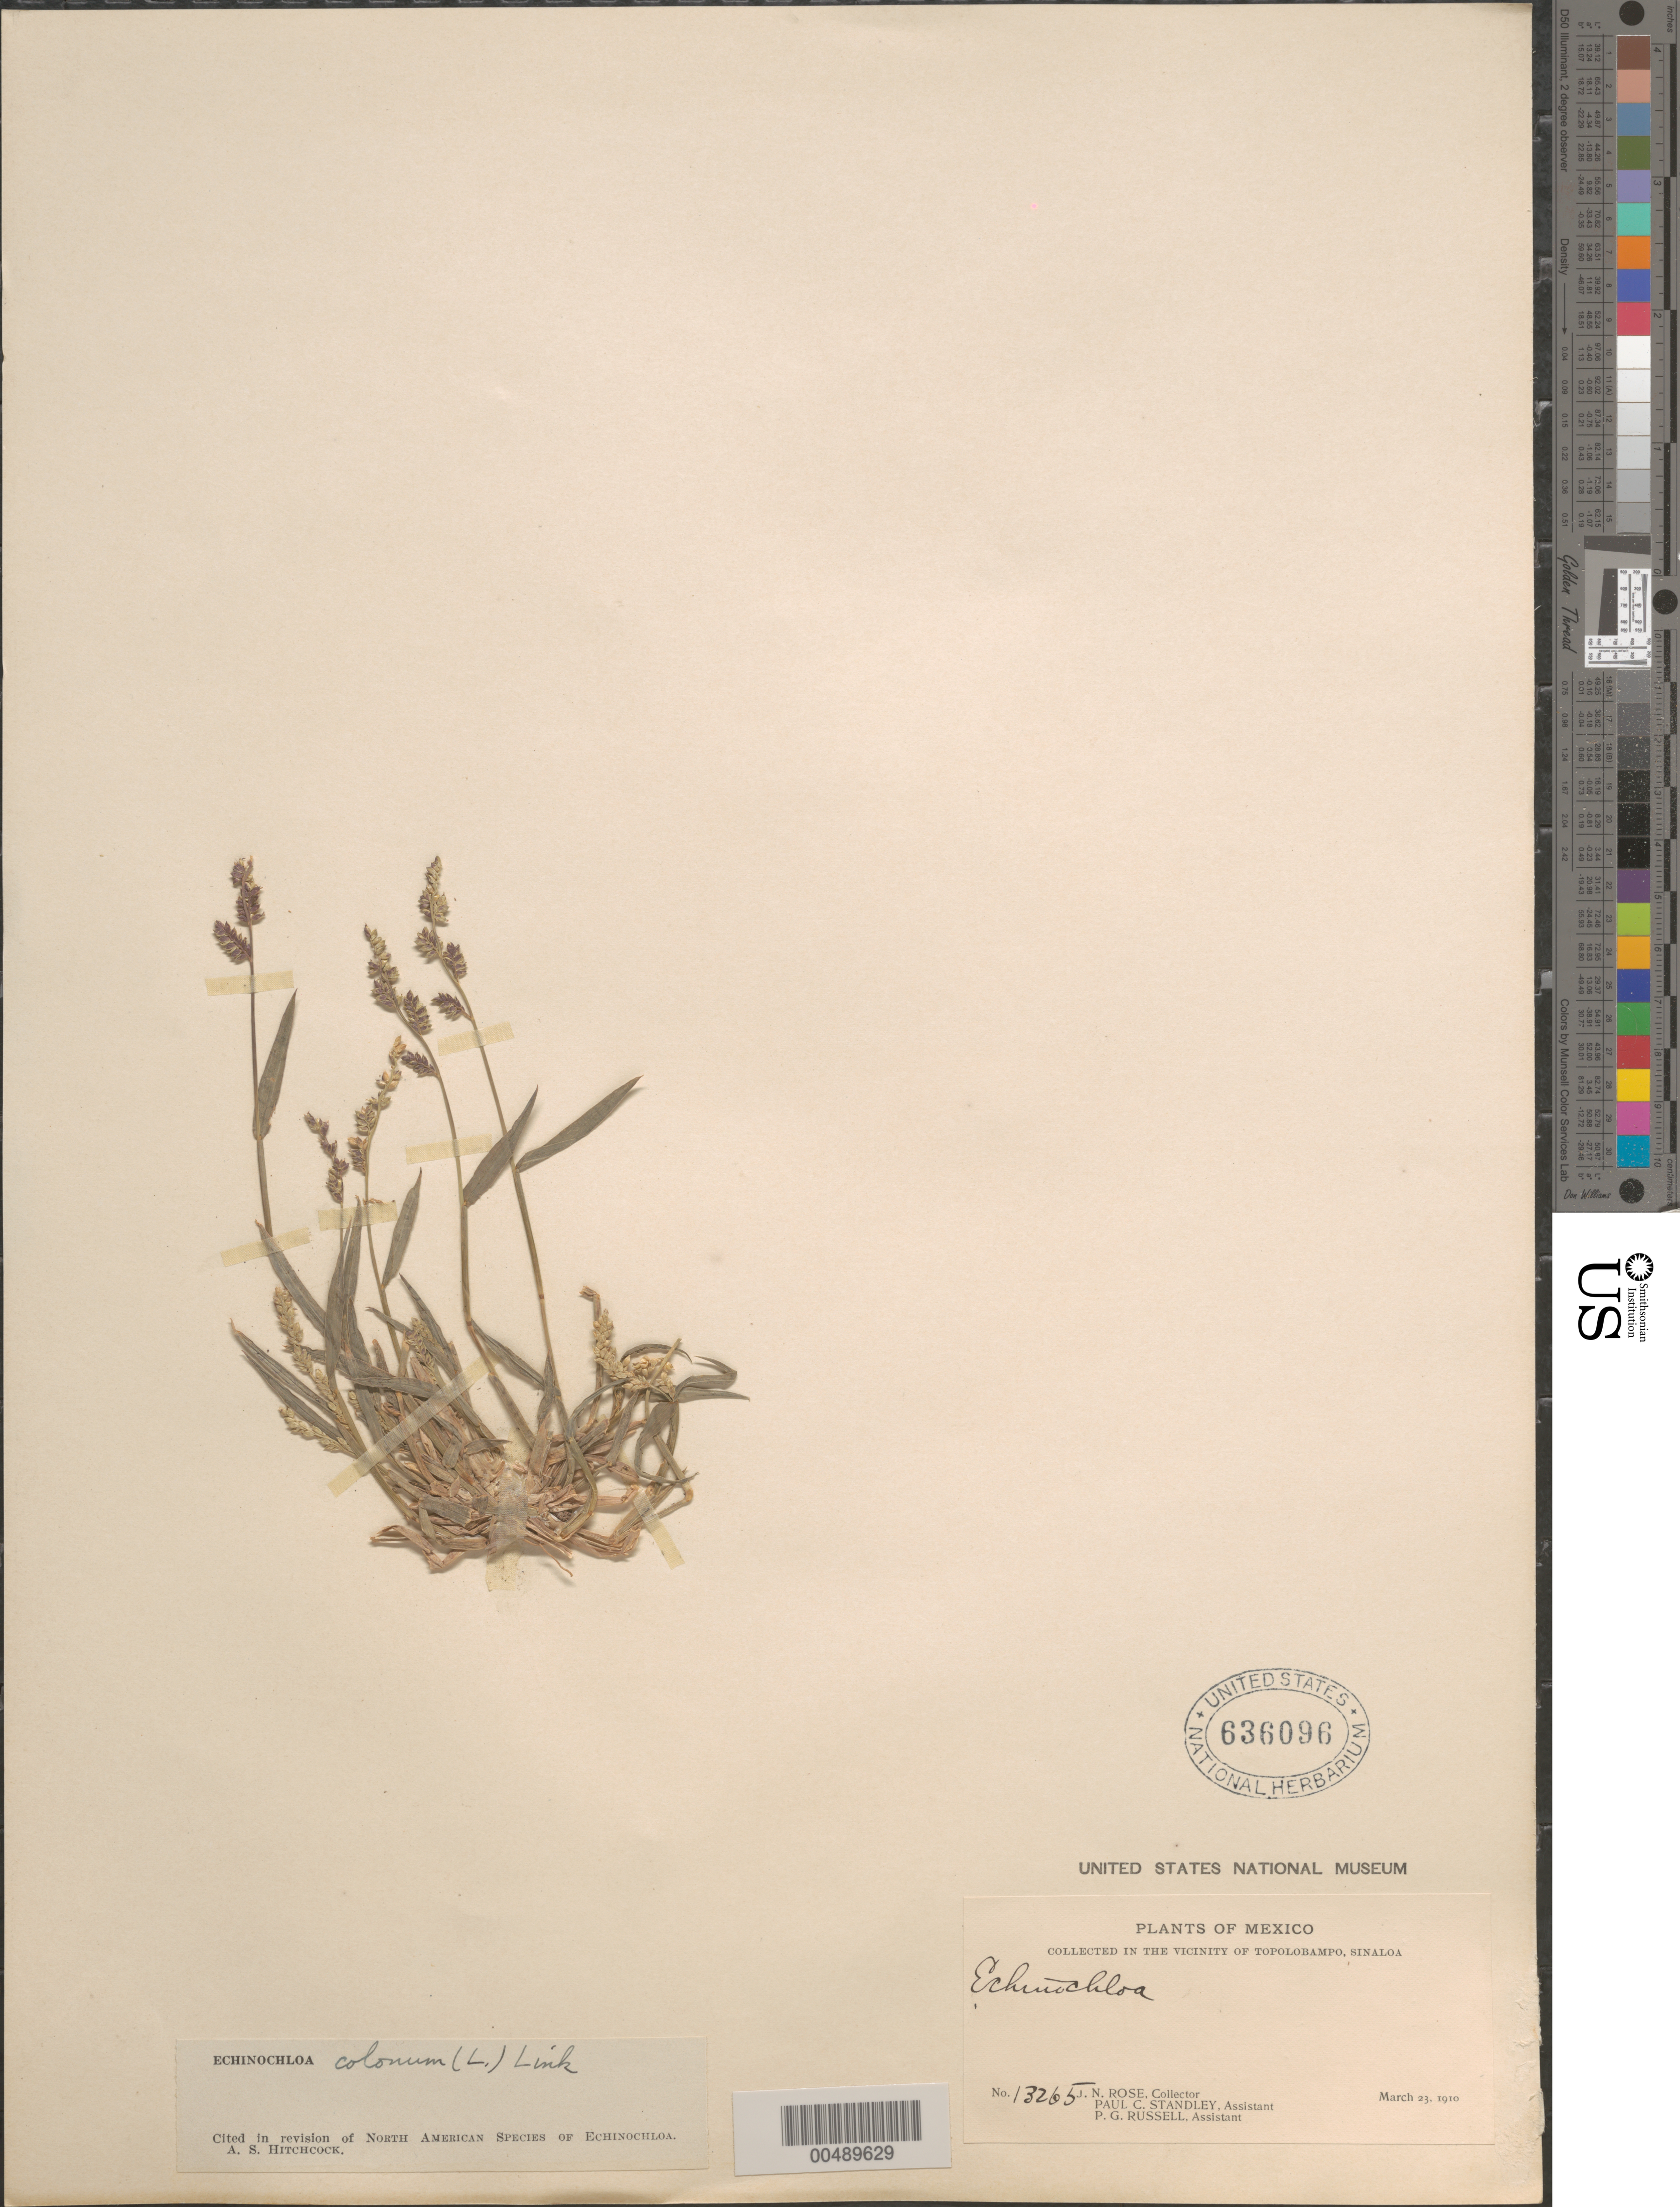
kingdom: Plantae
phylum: Tracheophyta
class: Liliopsida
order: Poales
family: Poaceae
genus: Echinochloa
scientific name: Echinochloa colona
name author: (L.) Link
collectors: J. N. Rose, P. C. Standley & P. G. Russell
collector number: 13265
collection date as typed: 23 Mar 1910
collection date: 1910-03-23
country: Mexico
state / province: Sinaloa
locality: Vicinity of Topolobampo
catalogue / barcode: US 636096